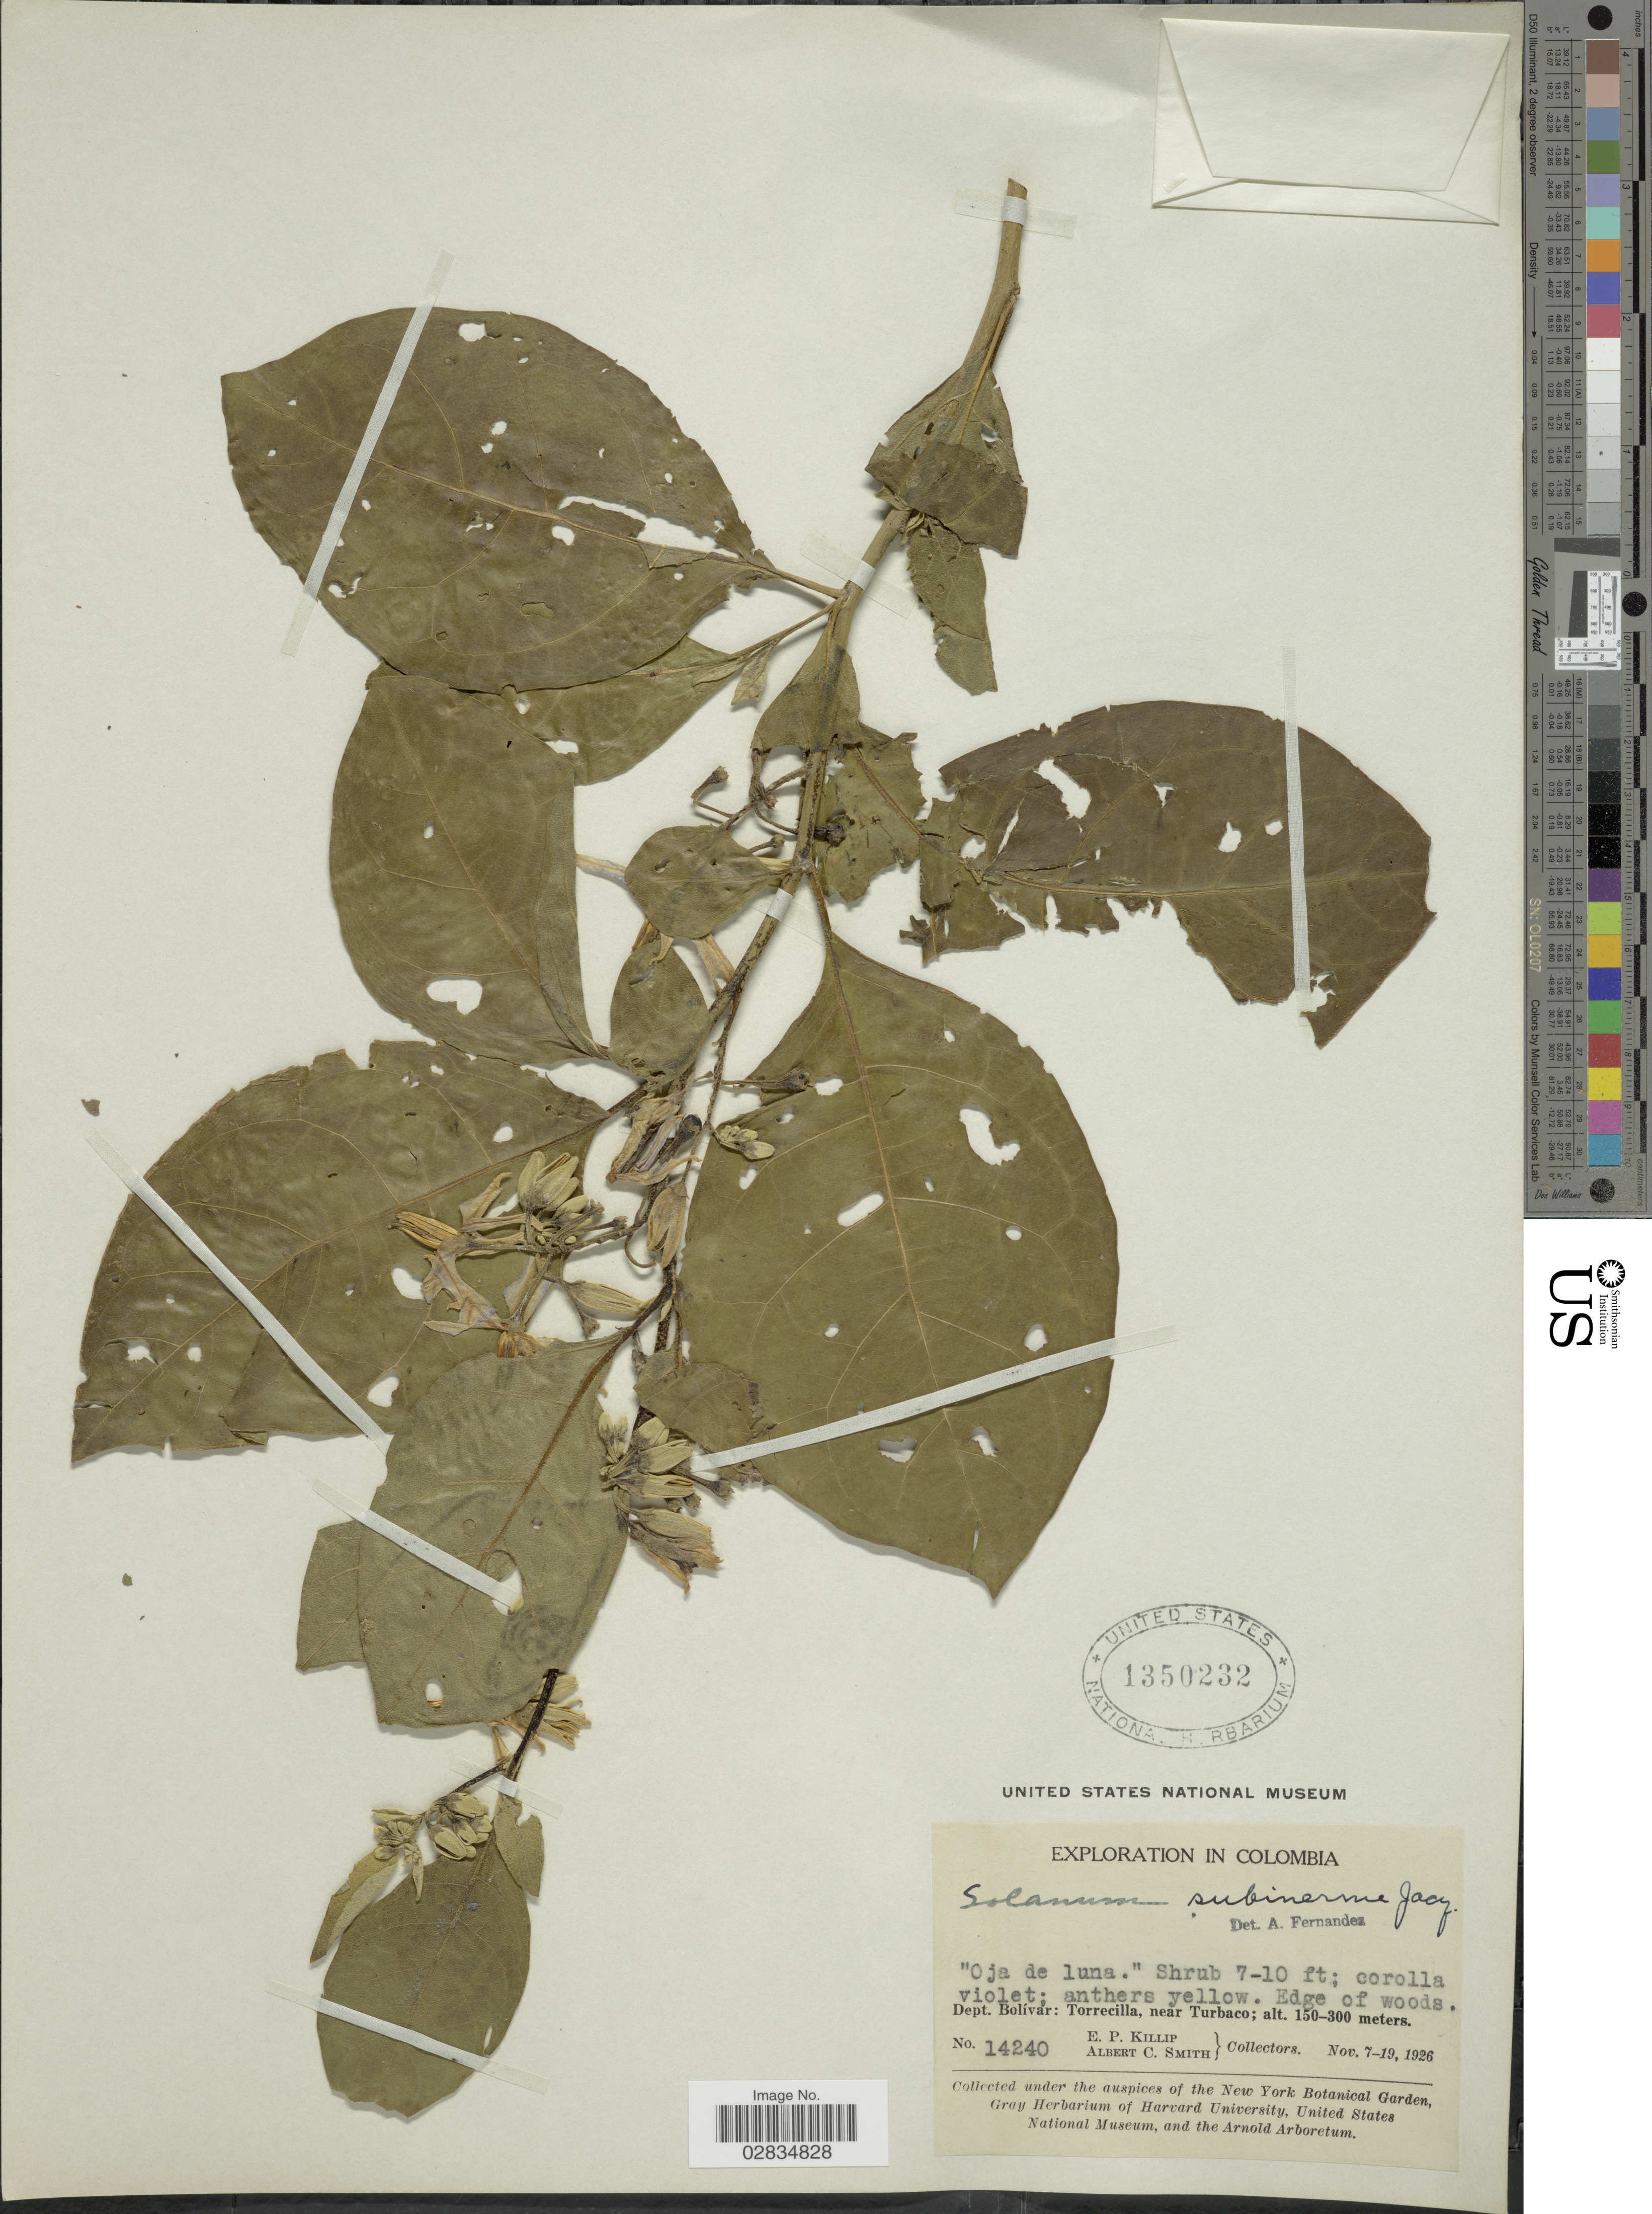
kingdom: Plantae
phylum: Tracheophyta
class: Magnoliopsida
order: Solanales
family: Solanaceae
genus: Solanum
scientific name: Solanum subinerme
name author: Jacq.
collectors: E. P. Killip & A. C. Smith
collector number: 14240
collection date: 1926-11-07/1926-11-19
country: Colombia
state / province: Bolívar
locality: Dept. Bolívar: Torrecilla, near Turbaco.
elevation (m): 150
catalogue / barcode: US 1350232